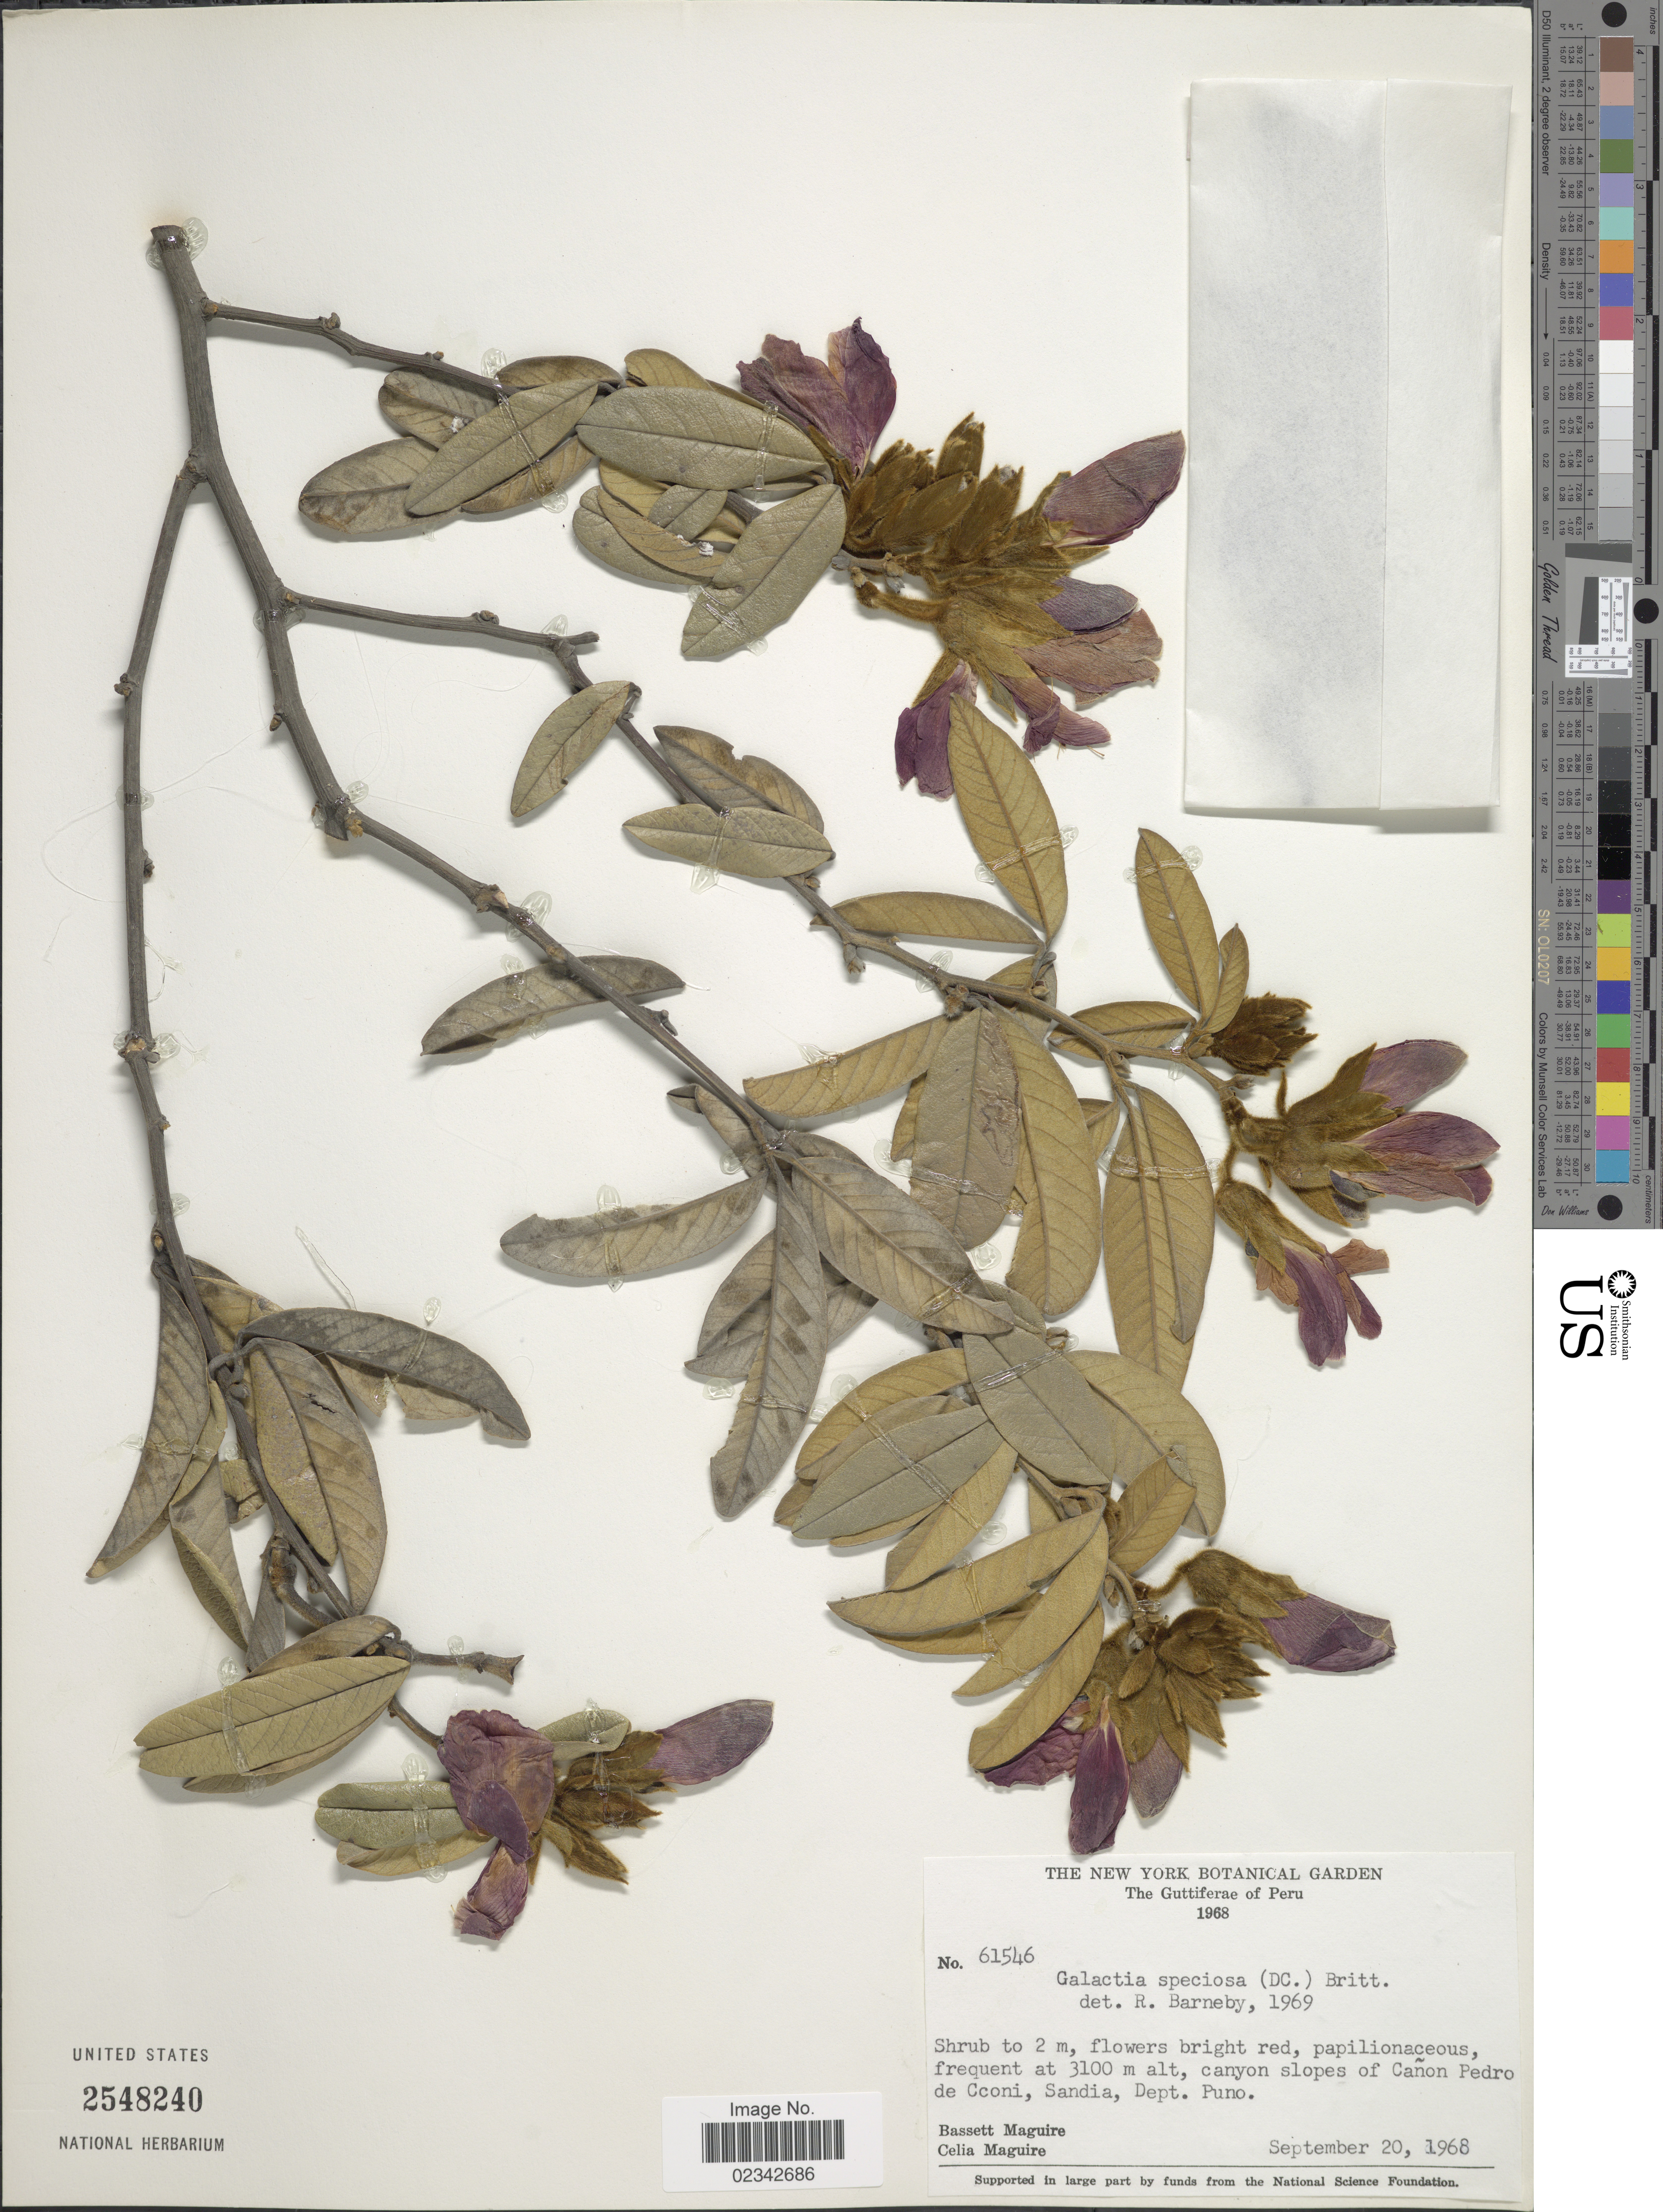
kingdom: Plantae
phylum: Tracheophyta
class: Magnoliopsida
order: Fabales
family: Fabaceae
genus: Collaea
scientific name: Collaea speciosa var. macra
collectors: B. Maguire & C. K. Maguire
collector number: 61546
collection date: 1968-09-20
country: Peru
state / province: Puno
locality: Guttiferae of Peru, canyon slopes of Canon Pedro de Cconi, Sandia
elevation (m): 3100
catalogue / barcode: US 2548240